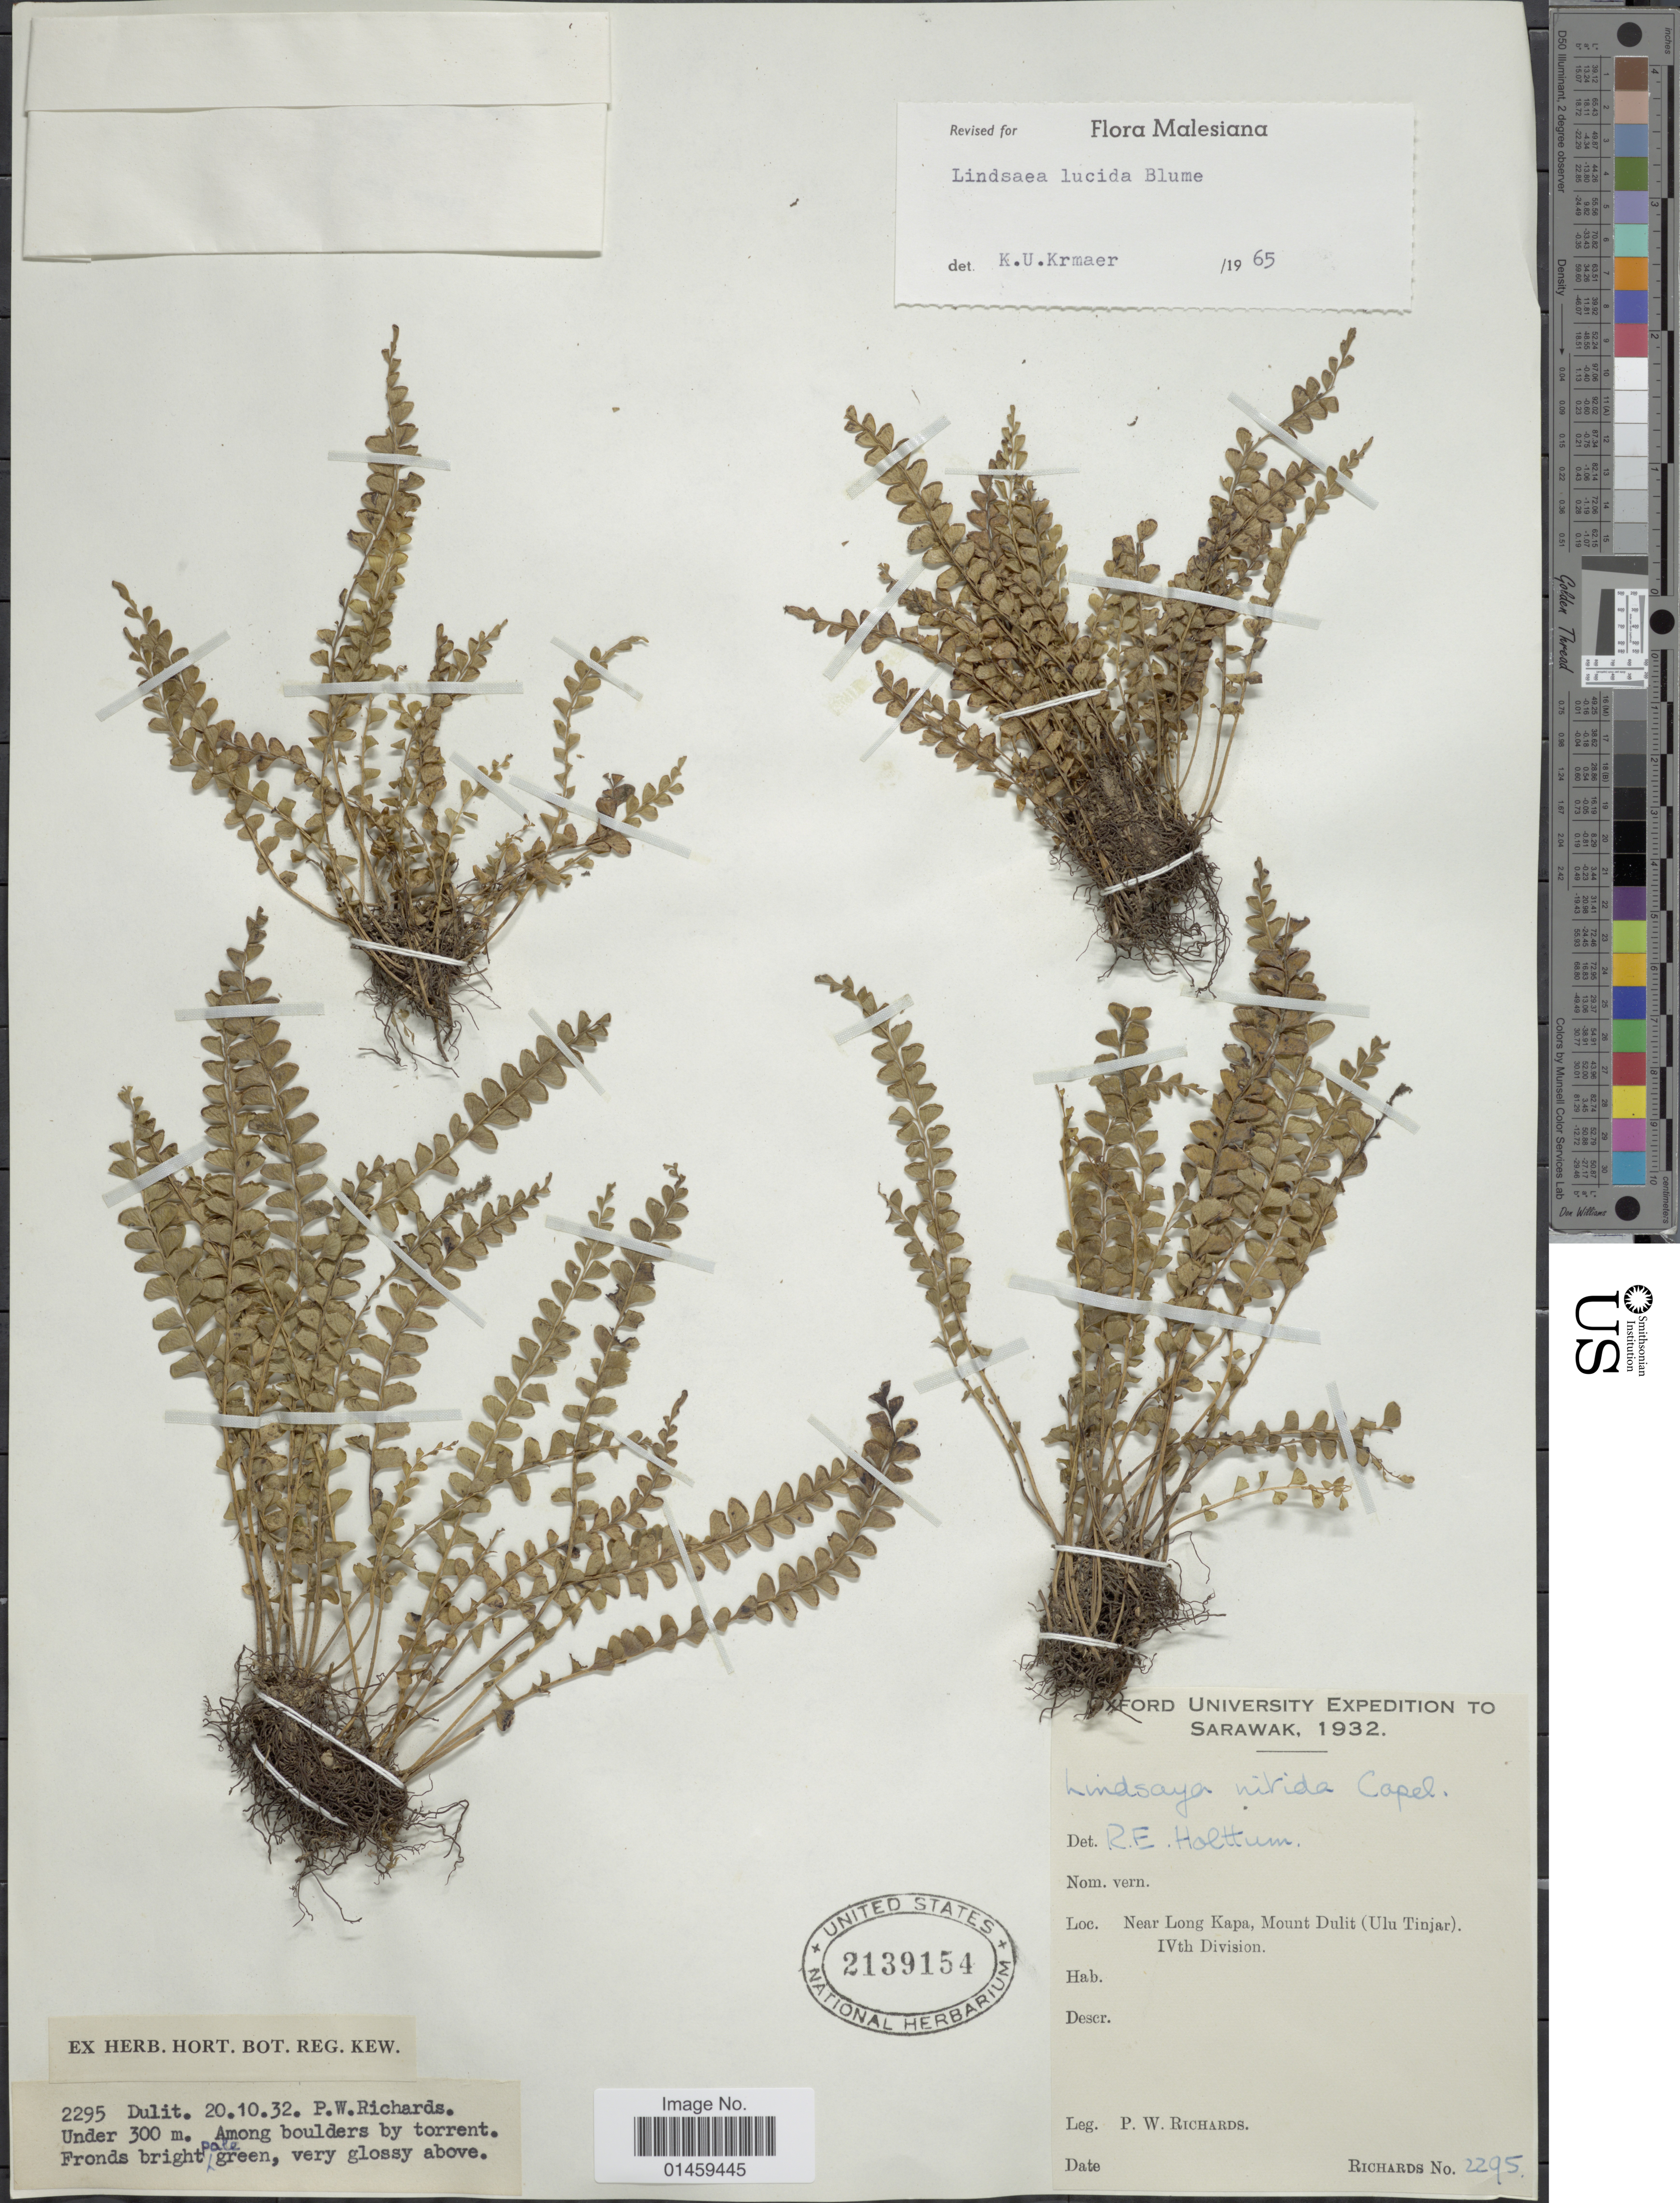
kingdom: Plantae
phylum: Tracheophyta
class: Polypodiopsida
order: Polypodiales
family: Lindsaeaceae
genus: Lindsaea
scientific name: Lindsaea lucida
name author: Blume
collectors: P. Richards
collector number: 2295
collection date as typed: Transcribed d/m/y: 20/10/32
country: Malaysia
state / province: Sarawak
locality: Dulit. Near Long Kapa, Mount Dulit (Ulu Tinjar). IVth Division.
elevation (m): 300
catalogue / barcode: US 2139154